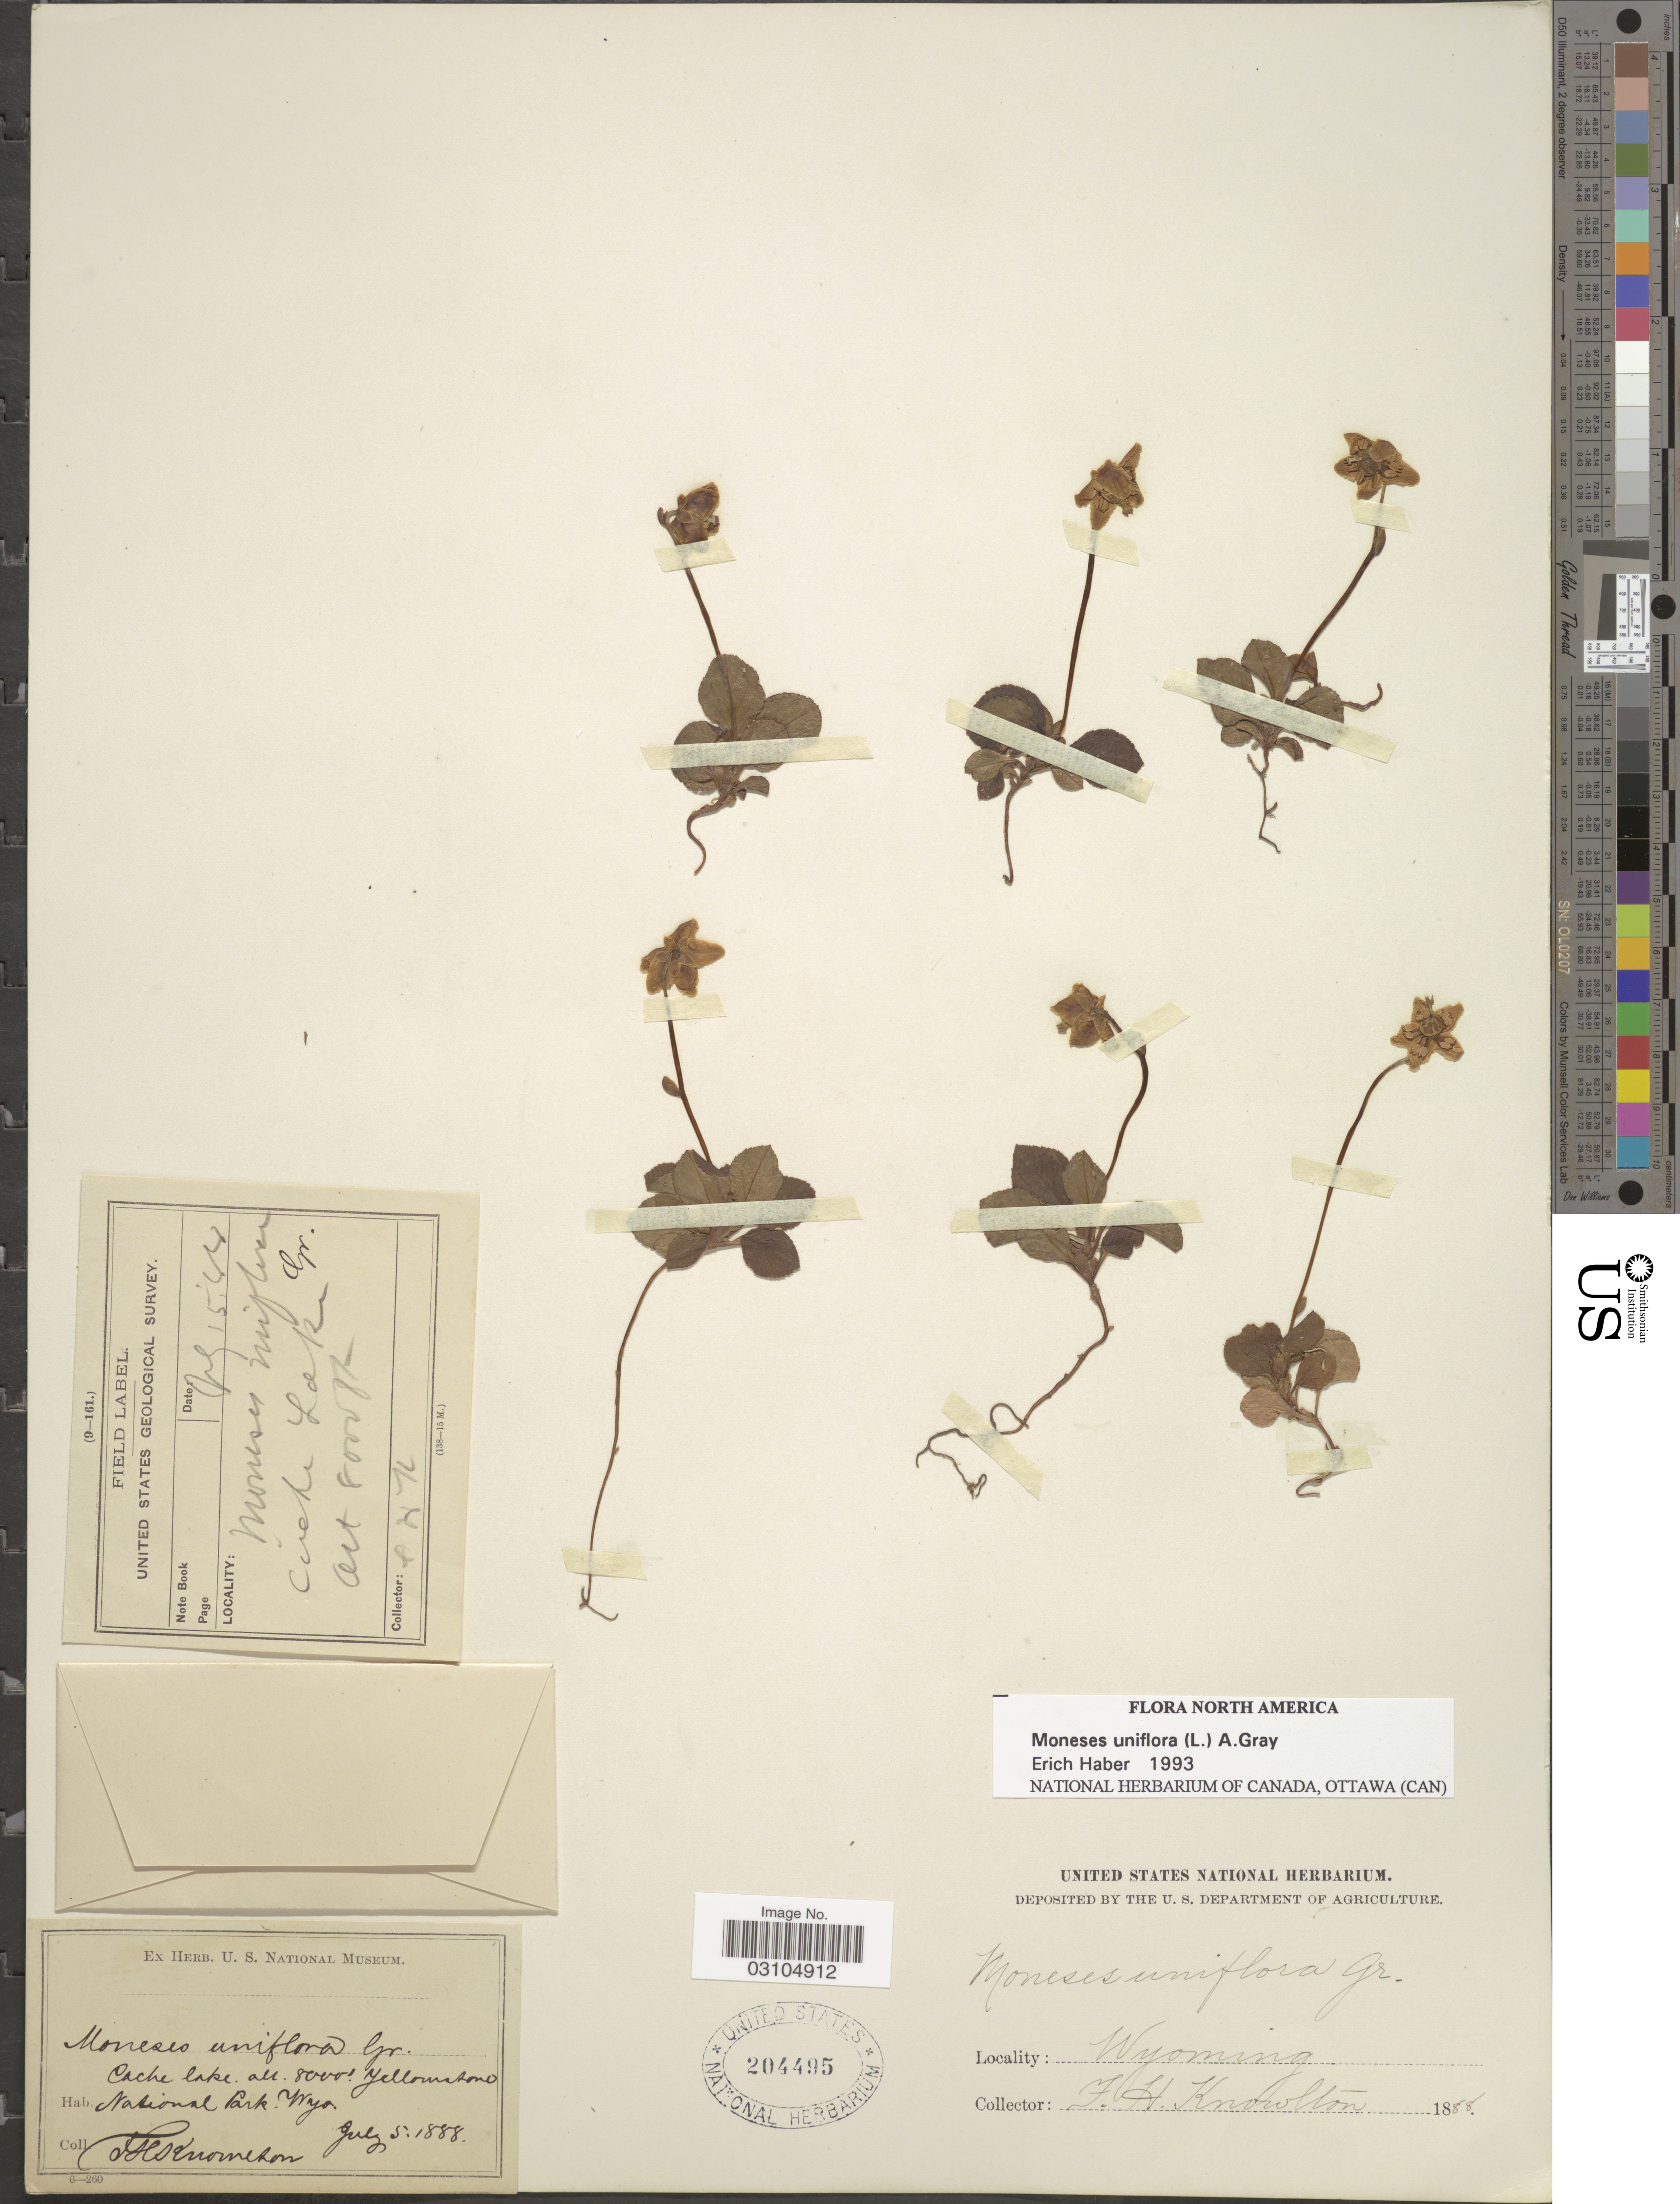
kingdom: Plantae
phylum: Tracheophyta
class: Magnoliopsida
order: Ericales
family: Ericaceae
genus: Moneses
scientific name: Moneses uniflora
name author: (L.) A. Gray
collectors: F. H. Knowlton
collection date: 1888-07-05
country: United States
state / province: Wyoming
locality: Cache Lake, Yellowstone National Park.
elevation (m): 2438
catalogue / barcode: US 204495